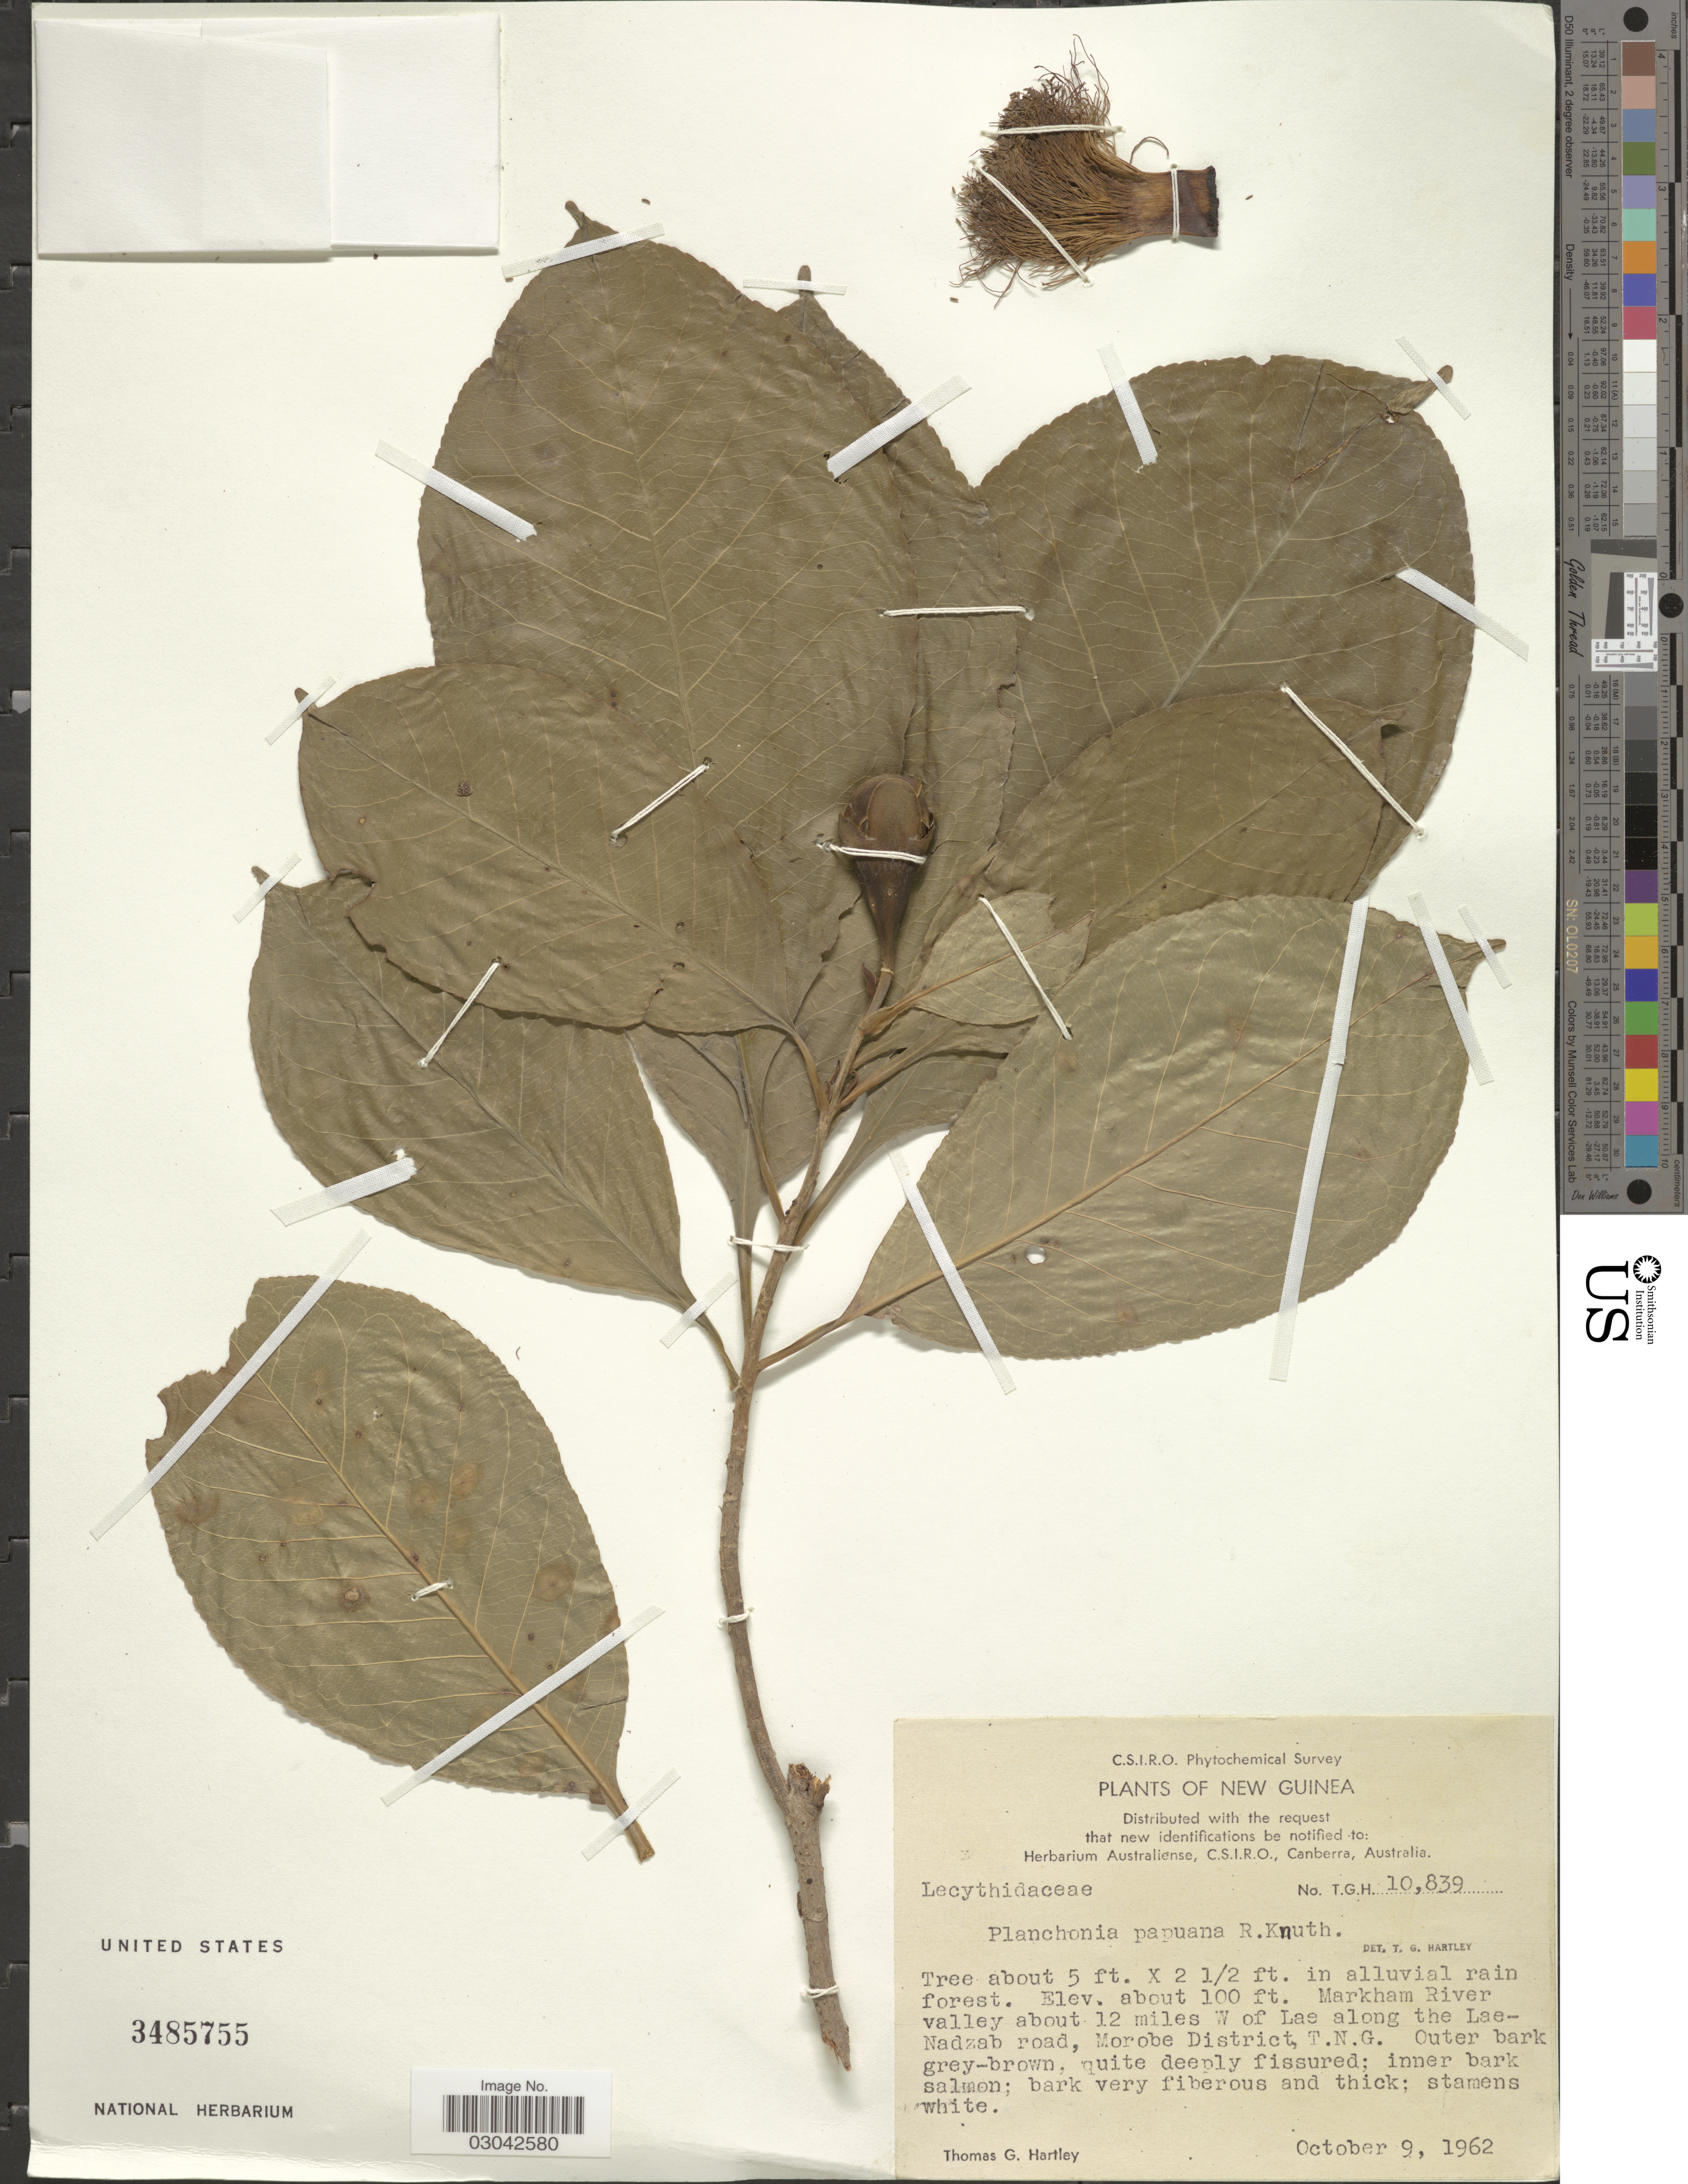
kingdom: Plantae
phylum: Tracheophyta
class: Magnoliopsida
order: Ericales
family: Lecythidaceae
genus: Planchonia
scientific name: Planchonia papuana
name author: Kunth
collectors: T. G. Hartley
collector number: T.G.H. 10839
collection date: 1962-10-09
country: Papua New Guinea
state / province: Morobe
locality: New Guinea. Markham River valley about 12 miles W of Lae along the Lae-Nadzab road, Morobe District, T.N.G.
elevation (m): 30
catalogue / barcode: US 3485755